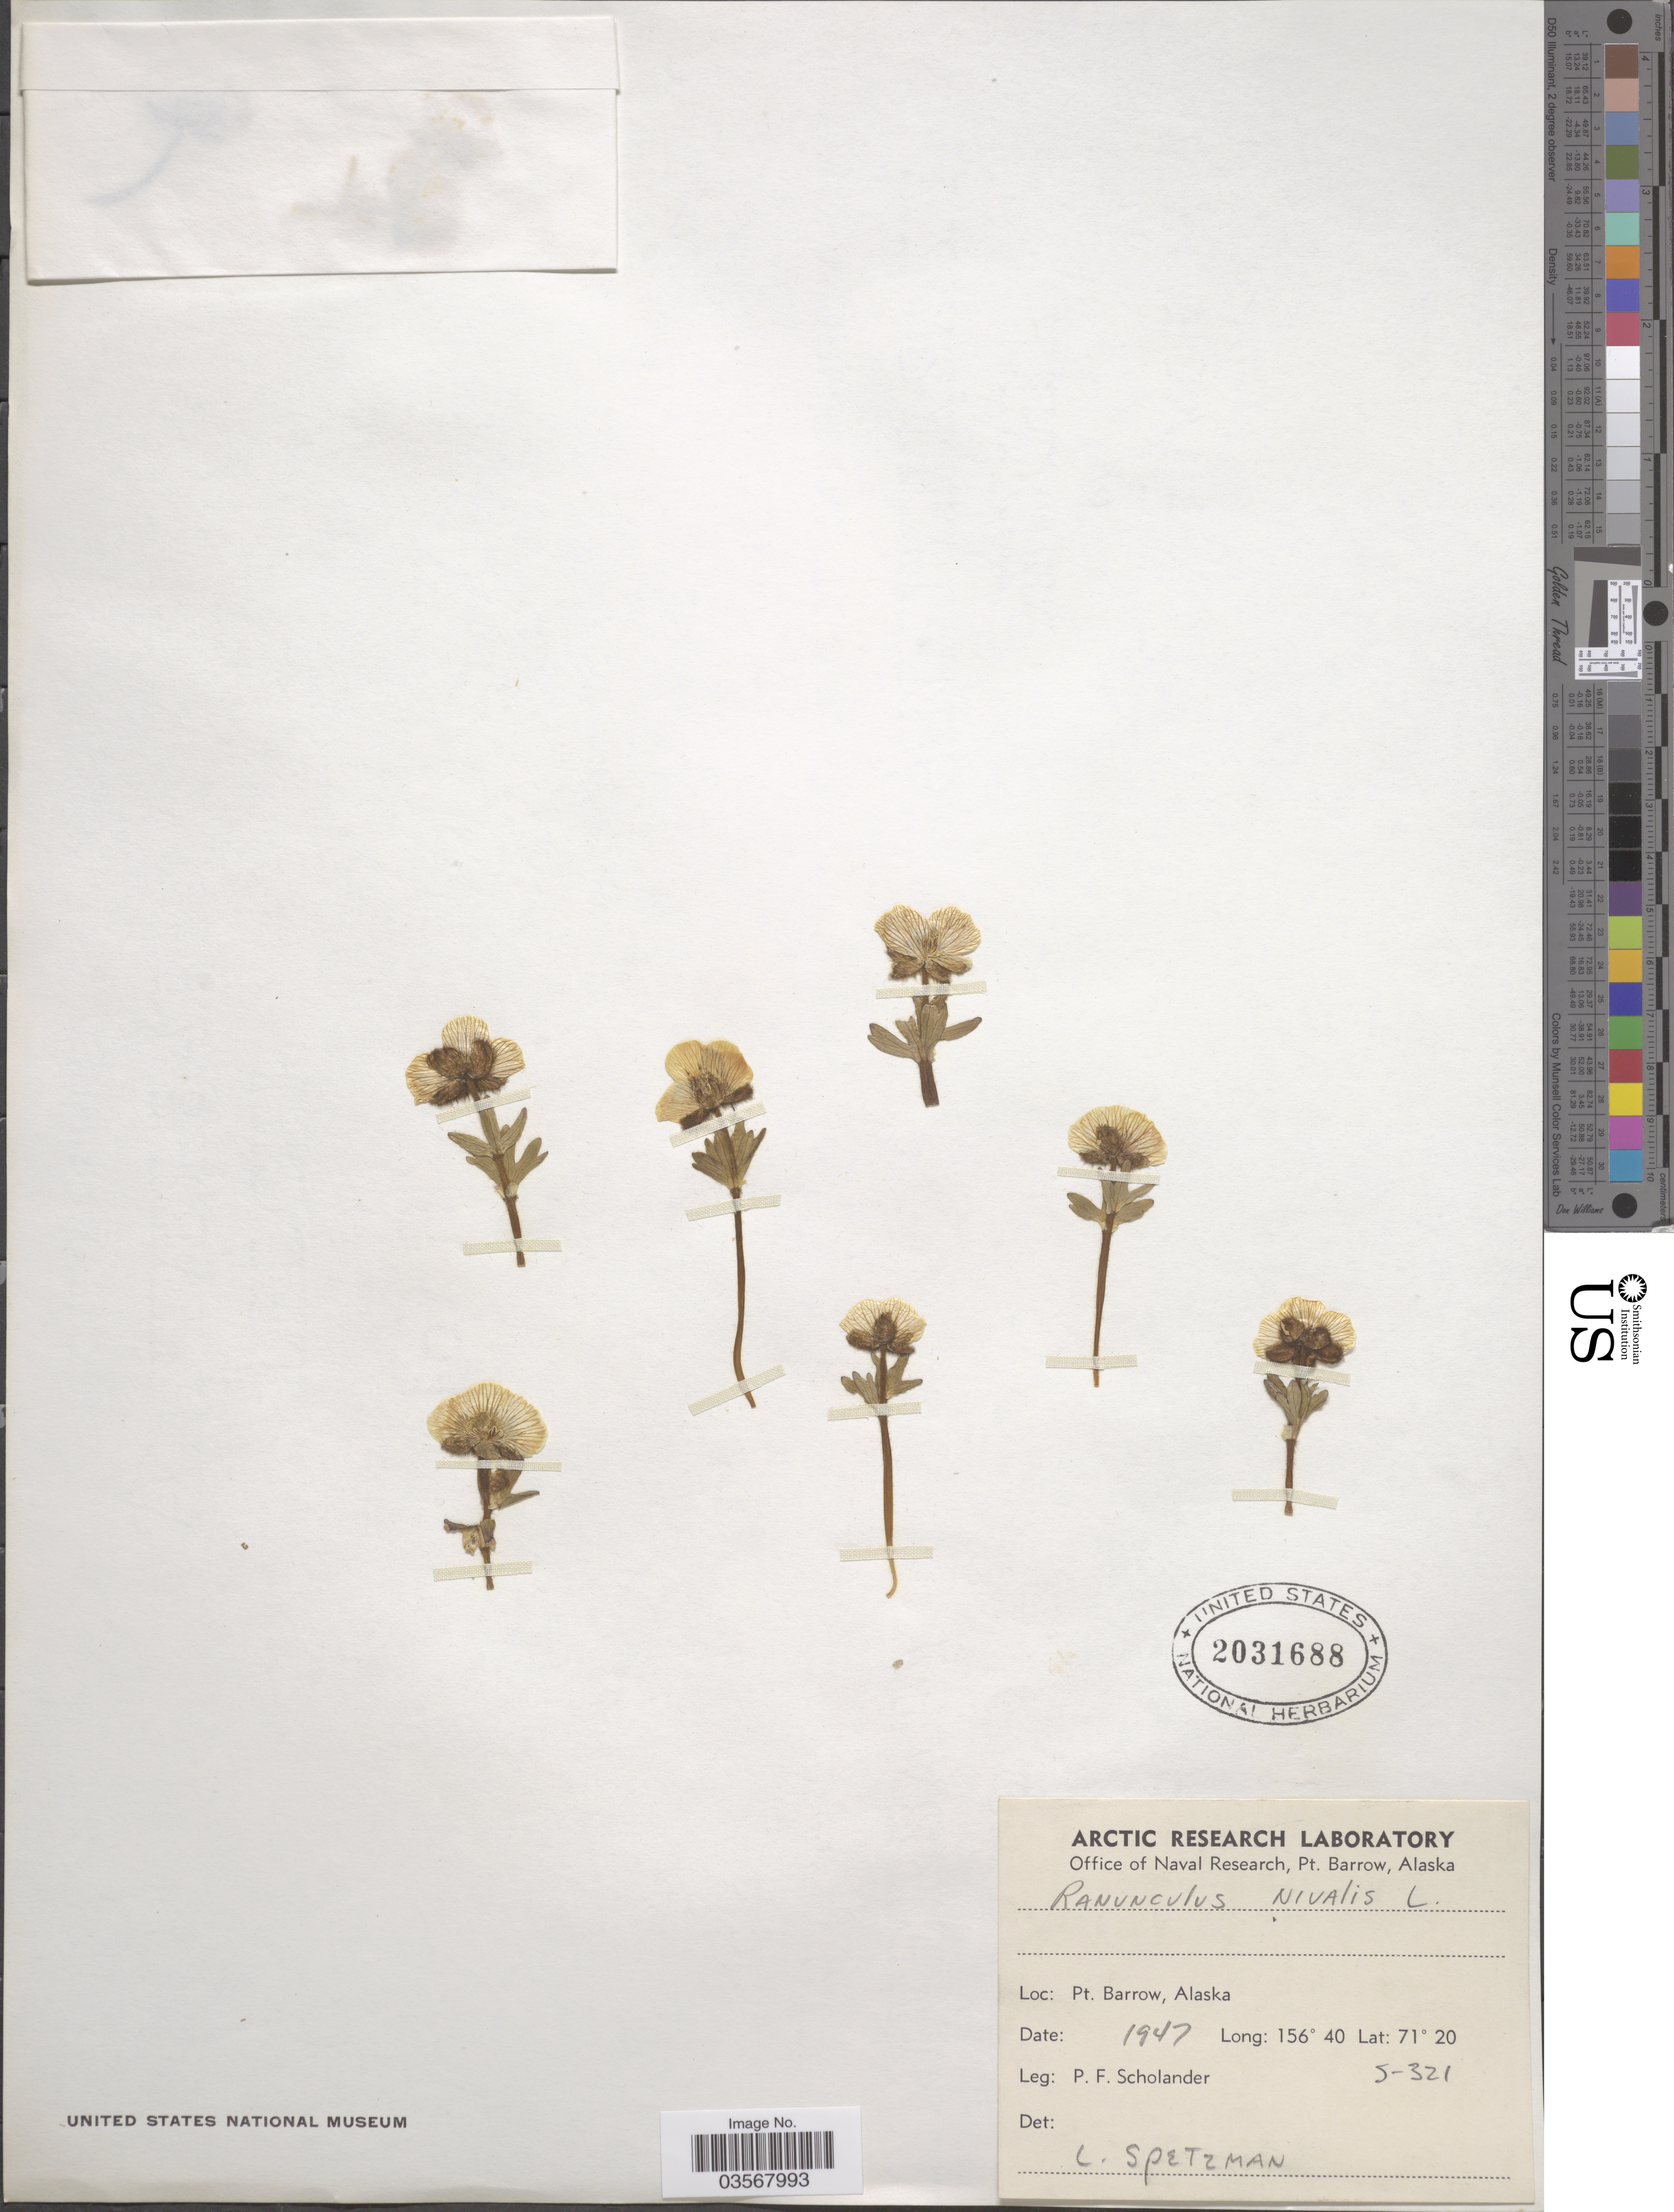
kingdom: Plantae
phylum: Tracheophyta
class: Magnoliopsida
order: Ranunculales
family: Ranunculaceae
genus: Ranunculus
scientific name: Ranunculus nivalis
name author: L.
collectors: P. Scholander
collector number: S-321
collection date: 1947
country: United States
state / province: Alaska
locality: Pt. Barrow.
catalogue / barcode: US 2031688